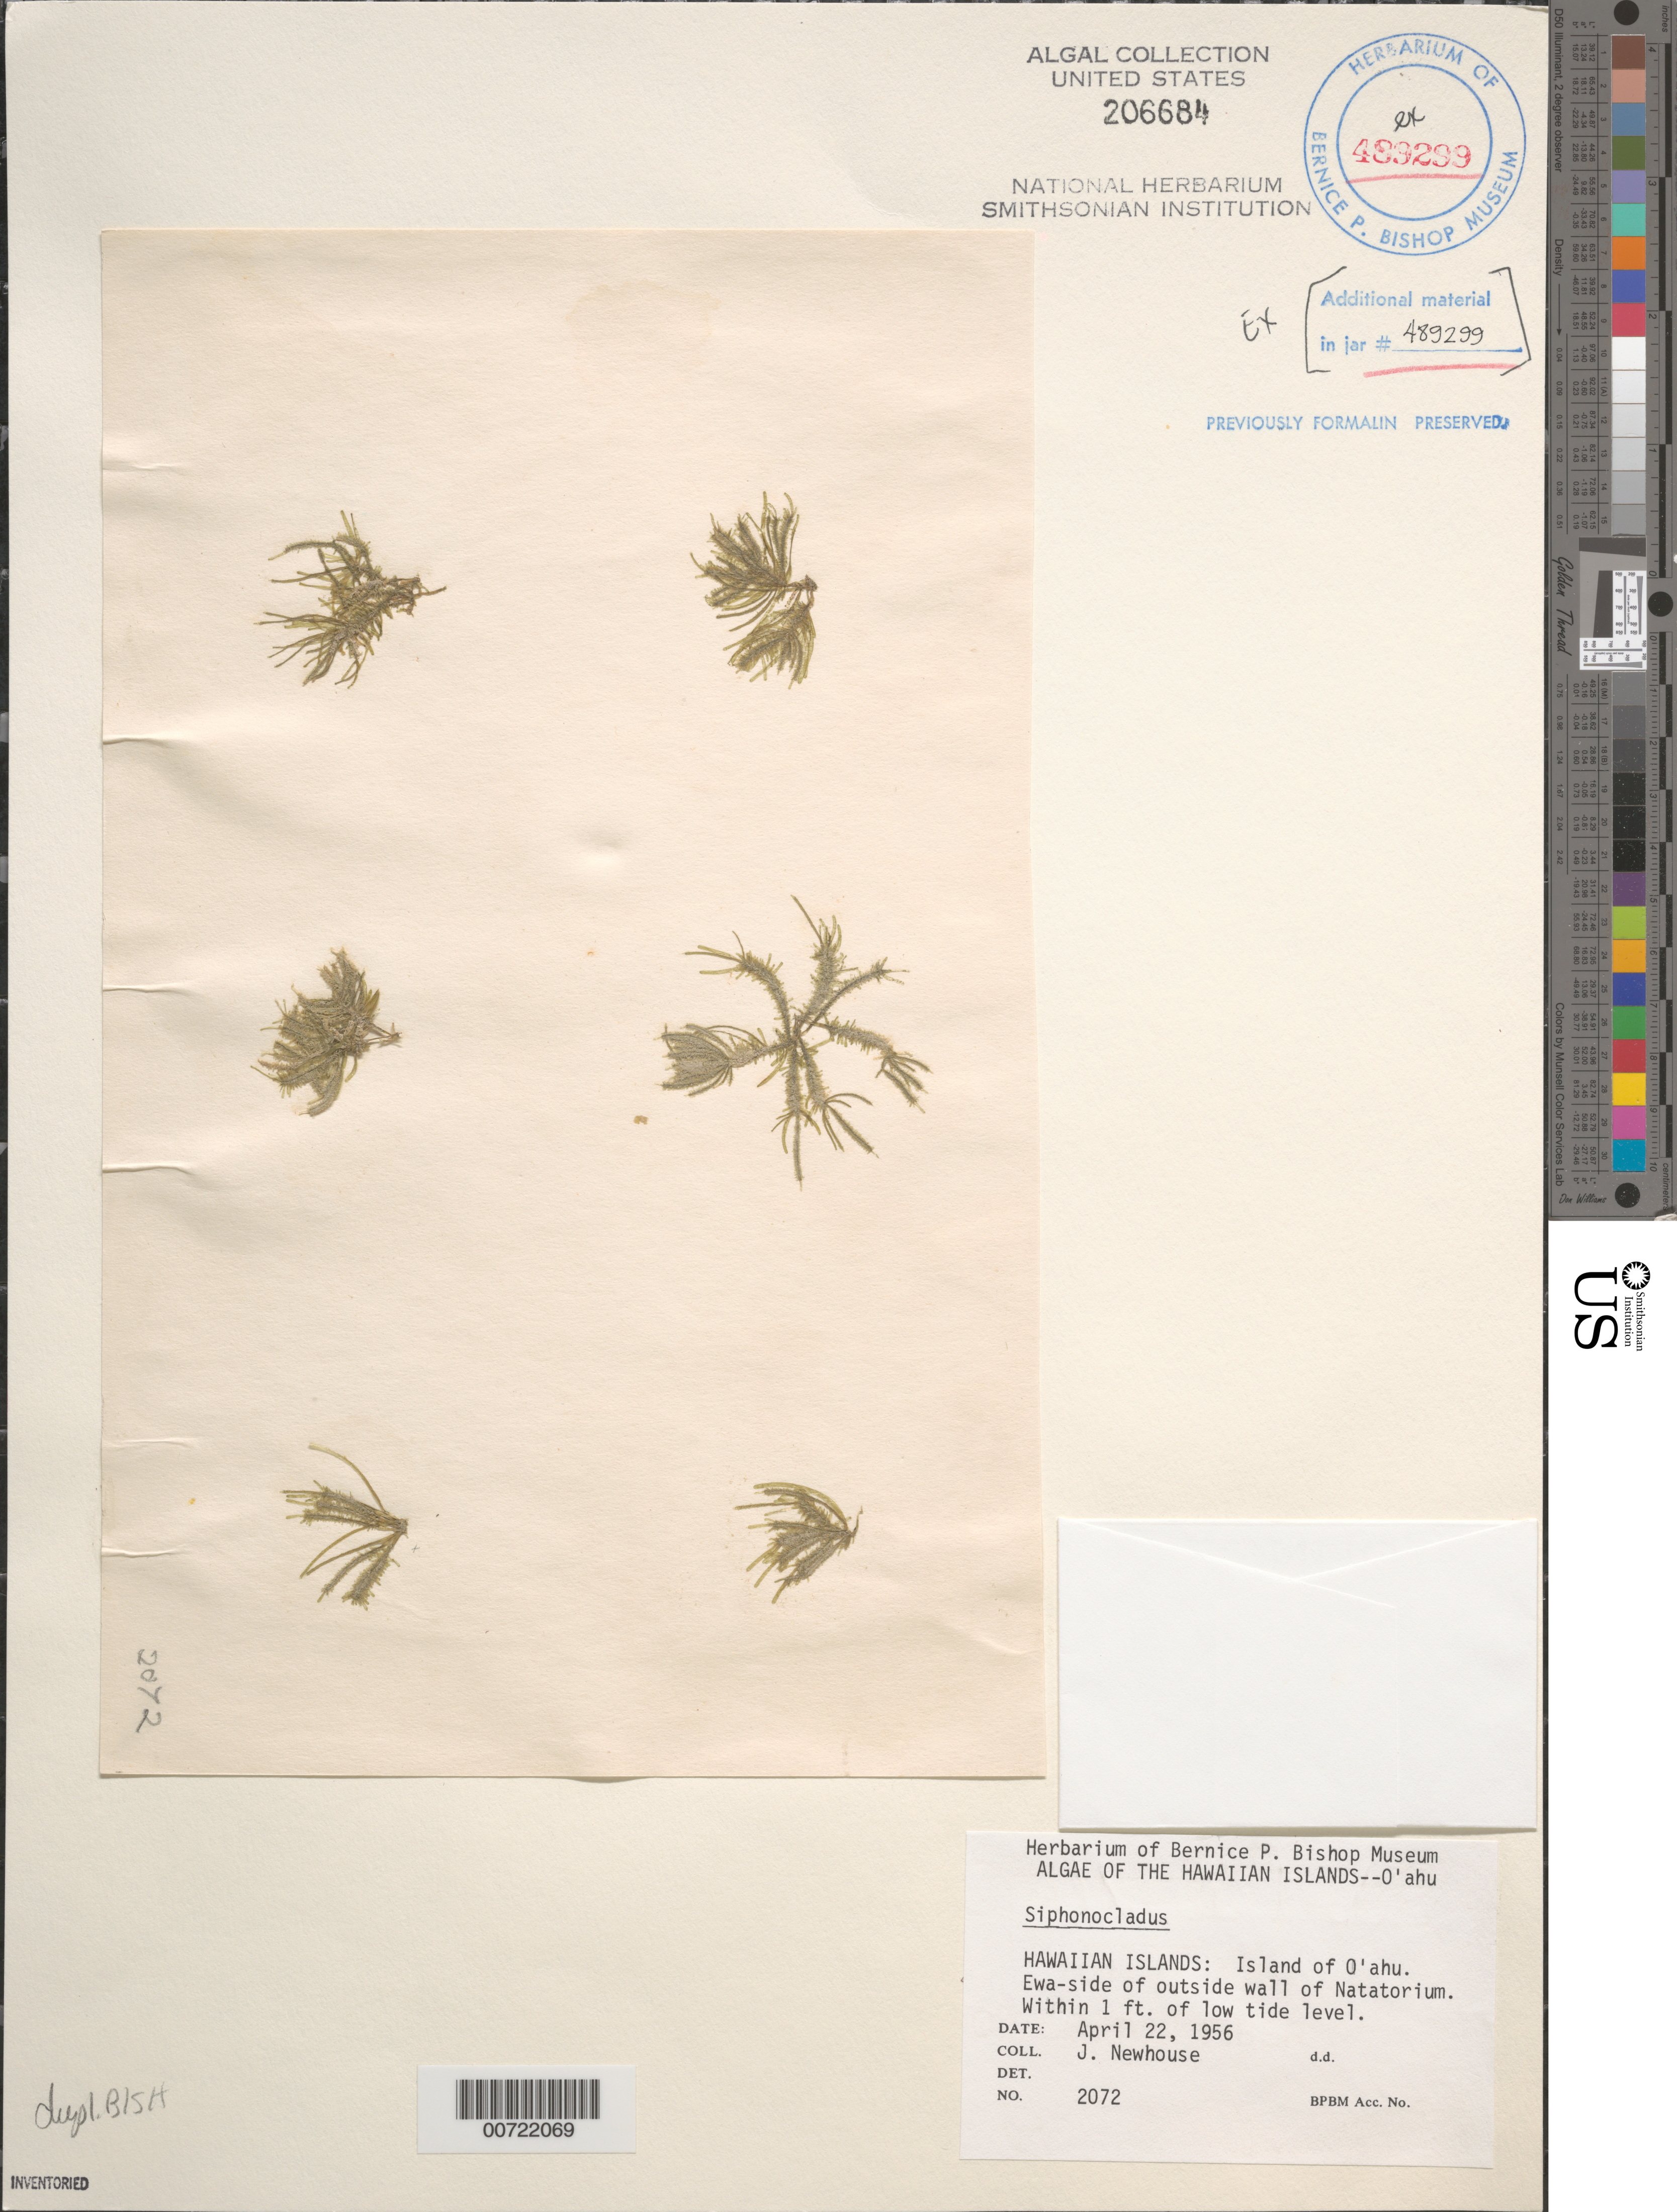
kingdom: Plantae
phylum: Chlorophyta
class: Ulvophyceae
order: Siphonocladales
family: Siphonocladaceae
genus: Siphonocladus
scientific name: Siphonocladus sp.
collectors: W. J. Newhouse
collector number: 2072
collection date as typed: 22 Apr 1956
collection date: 1956-04-22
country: United States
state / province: Hawaii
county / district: Honolulu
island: Oahu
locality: Waikiki, Ewa-side of Natatorium, outside wall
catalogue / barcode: US 206684